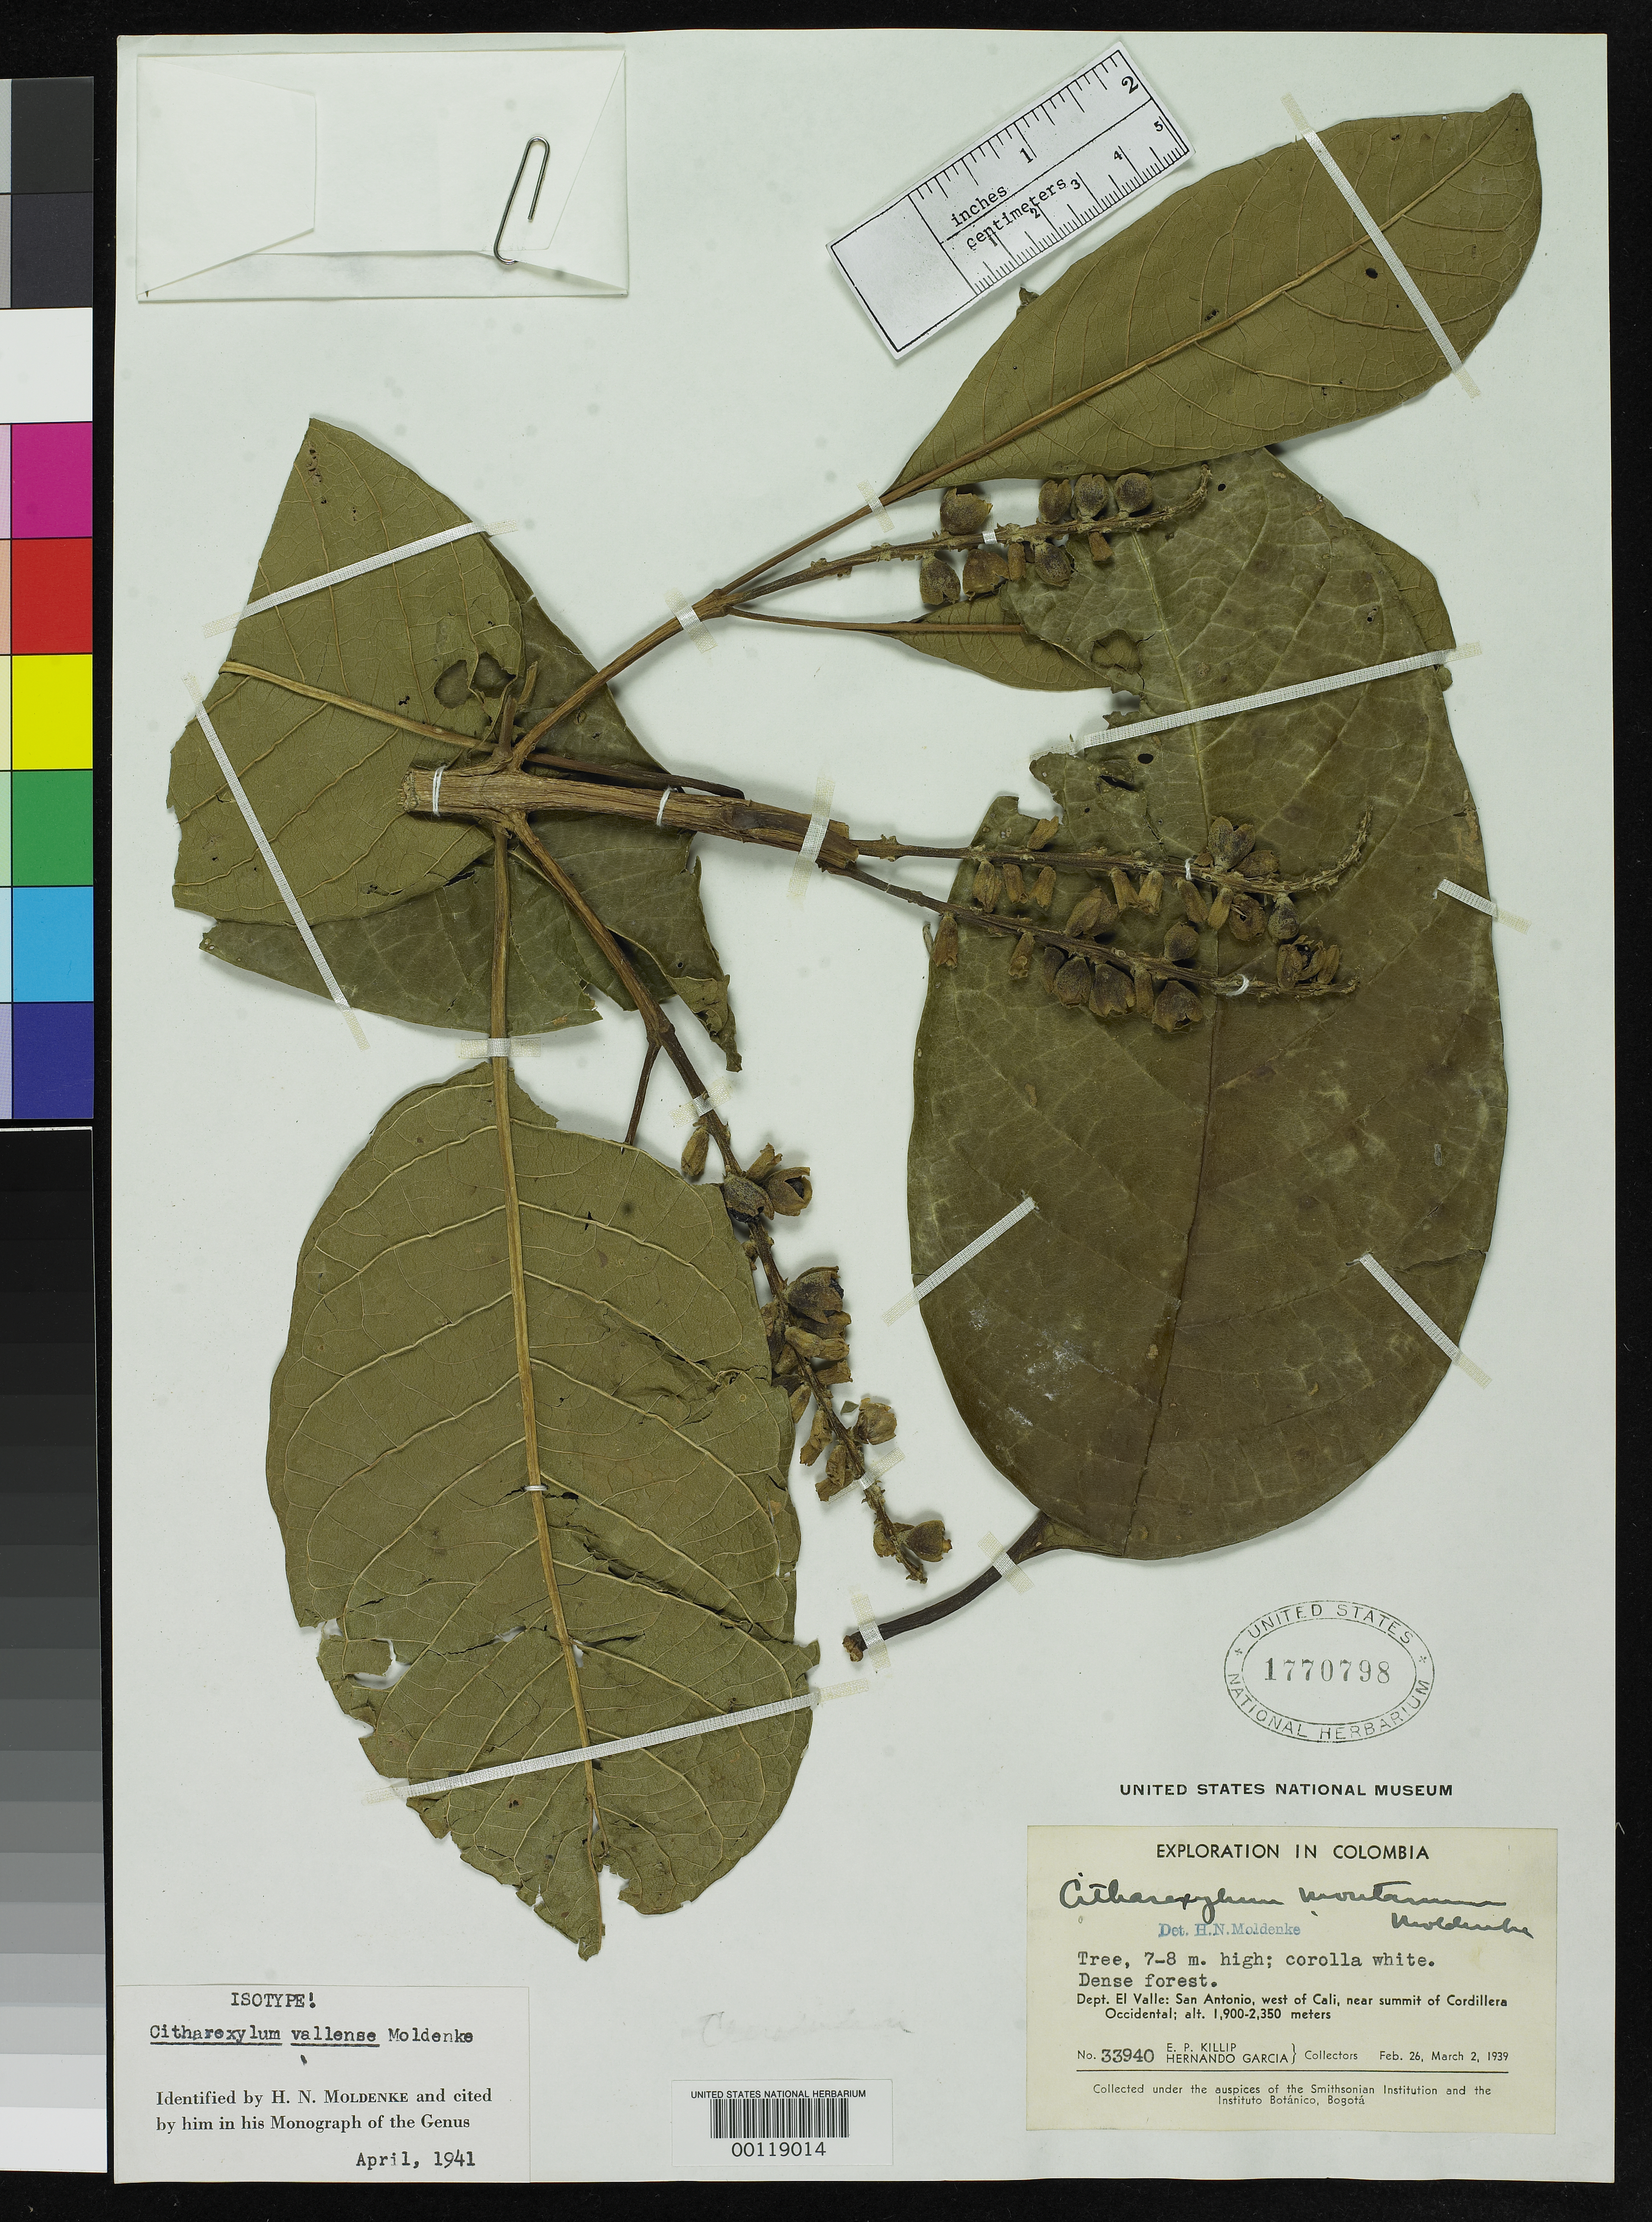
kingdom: Plantae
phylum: Tracheophyta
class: Magnoliopsida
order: Lamiales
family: Verbenaceae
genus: Citharexylum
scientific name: Citharexylum vallense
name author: Moldenke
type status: Isotype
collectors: E. P. Killip & H. García Barriga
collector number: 33940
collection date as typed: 26 Feb 1939 to 02 Mar 1939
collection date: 1939-02-26/1939-03-02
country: Colombia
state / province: Valle del Cauca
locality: San Antonia, West of Cali.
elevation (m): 1900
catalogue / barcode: US 1770798